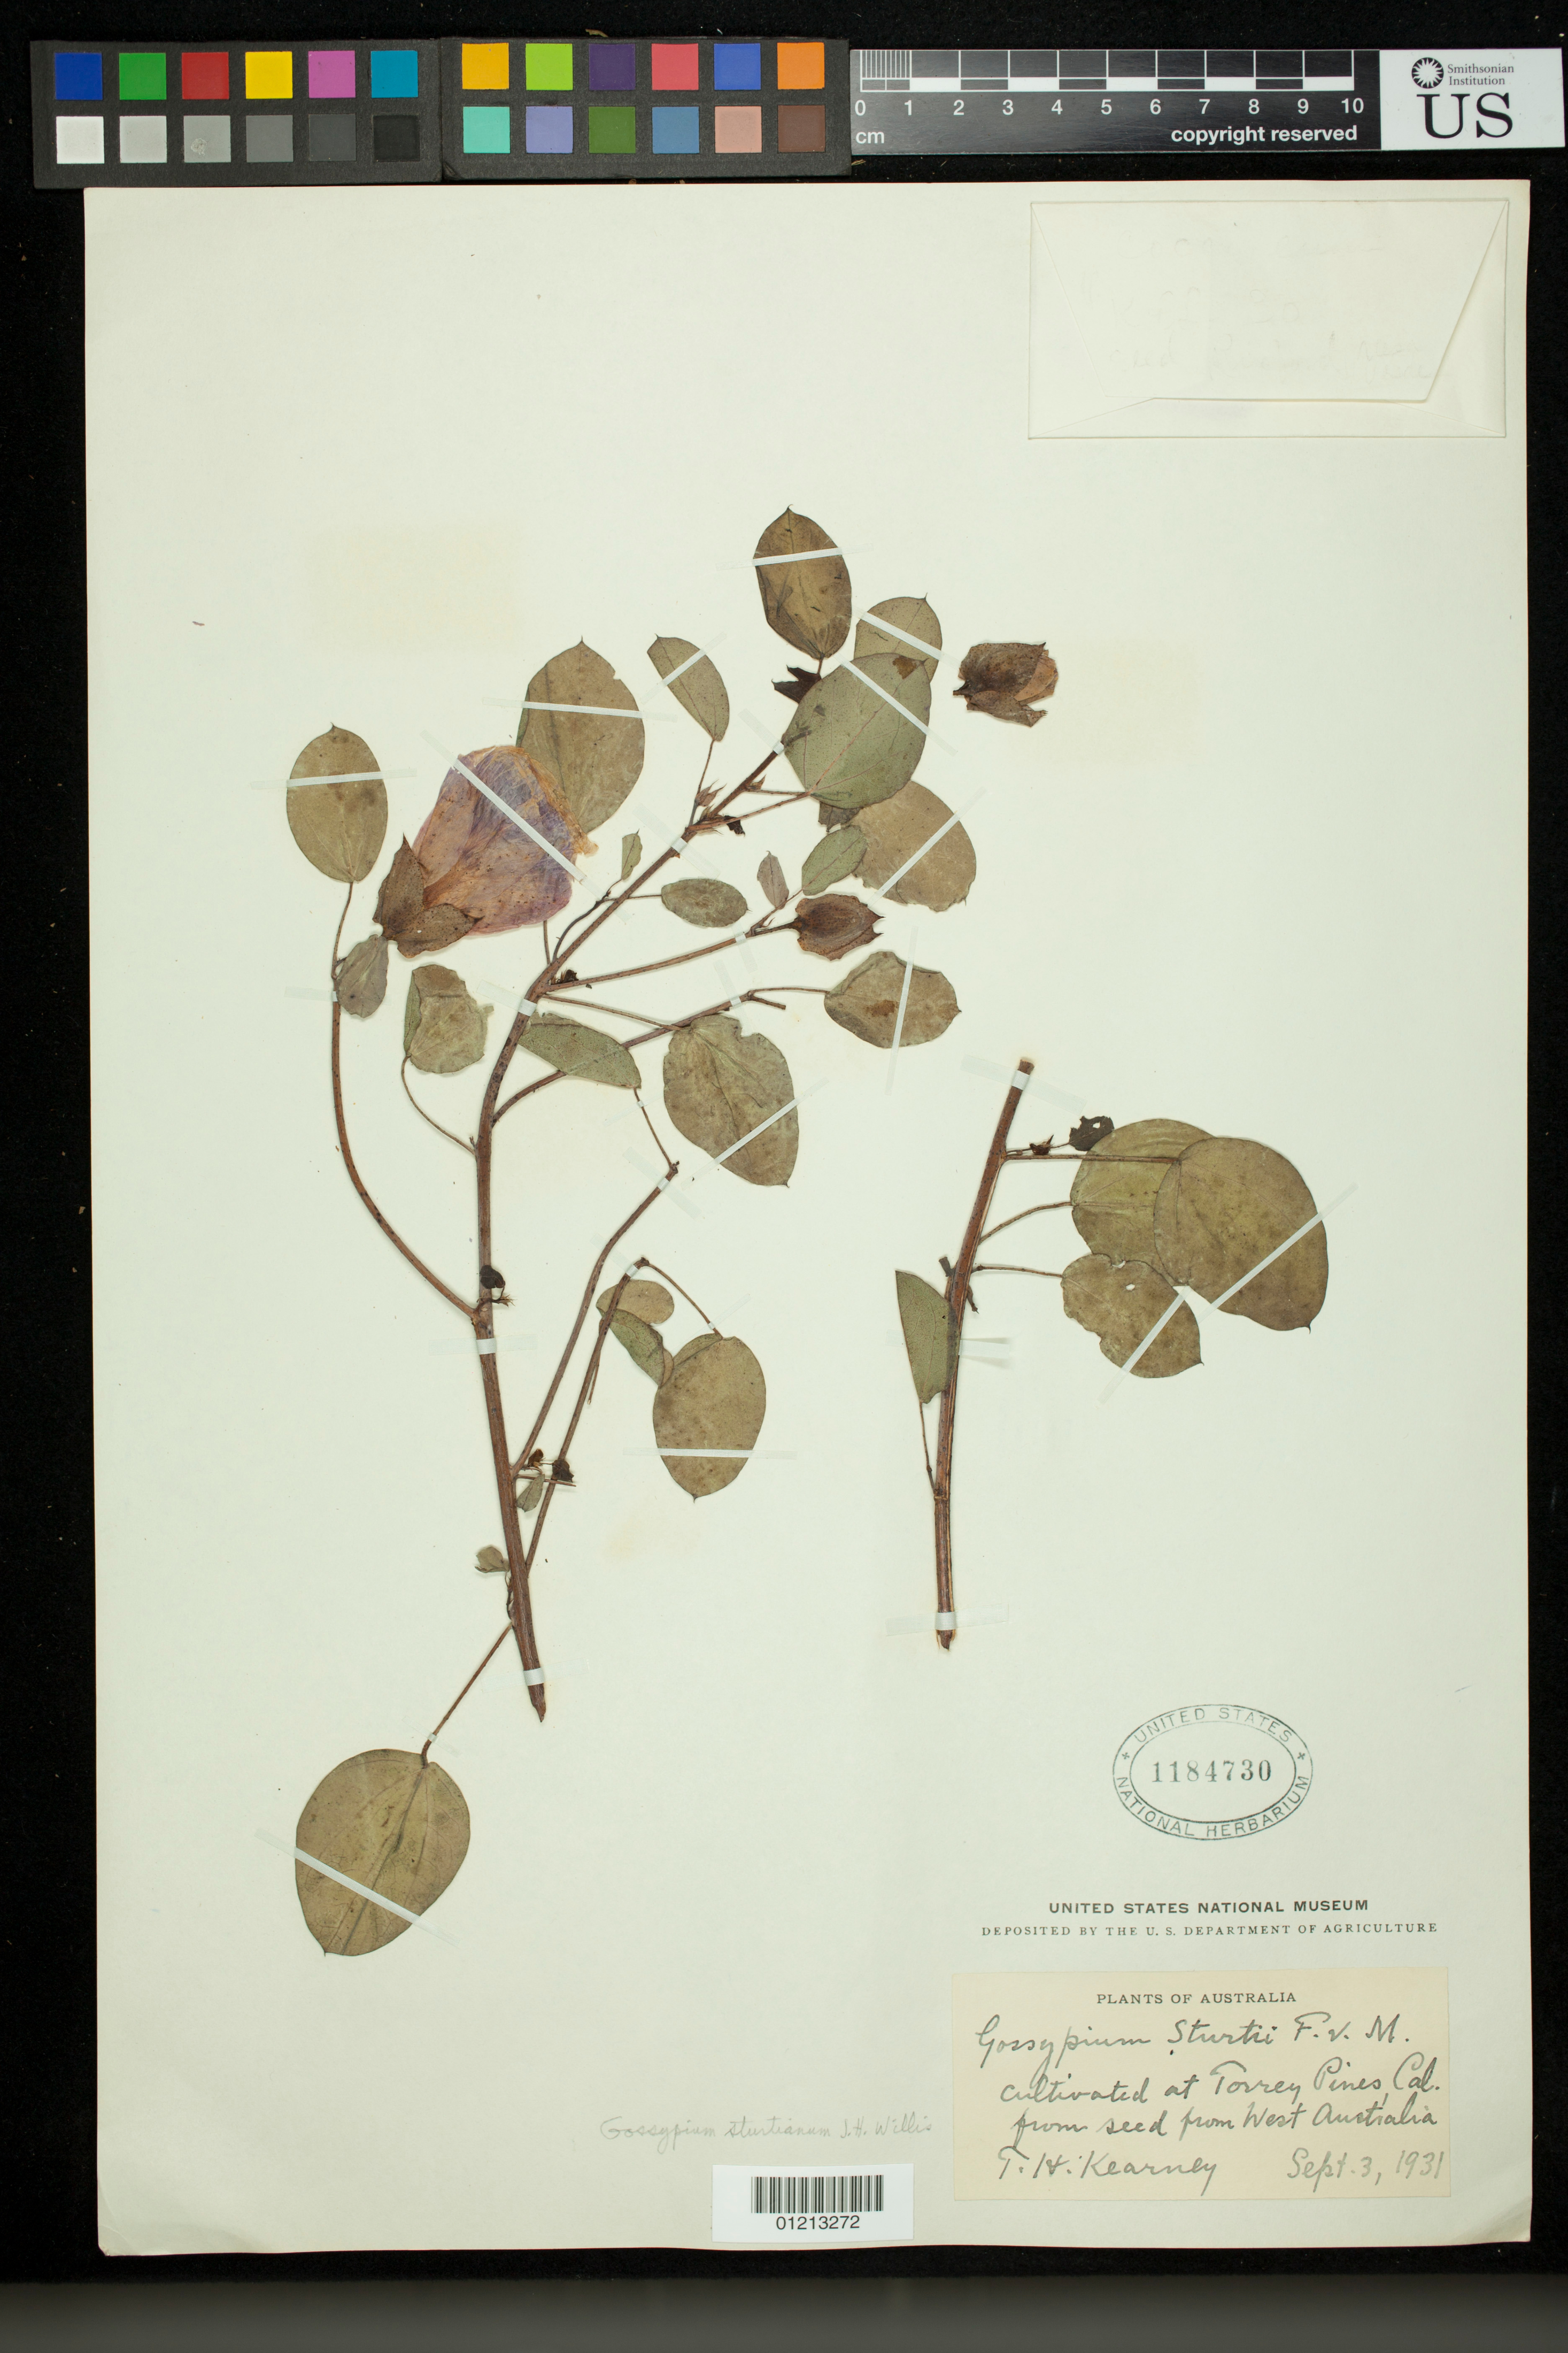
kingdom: Plantae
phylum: Tracheophyta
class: Magnoliopsida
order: Malvales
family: Malvaceae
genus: Gossypium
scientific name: Gossypium sturtii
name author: F. Muell.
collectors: T. H. Kearney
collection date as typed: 09 Mar 1931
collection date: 1931-03-09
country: United States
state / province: California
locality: Cultivated at Torrey Pines Cal. from seed from West Australia.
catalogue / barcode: US 1184730